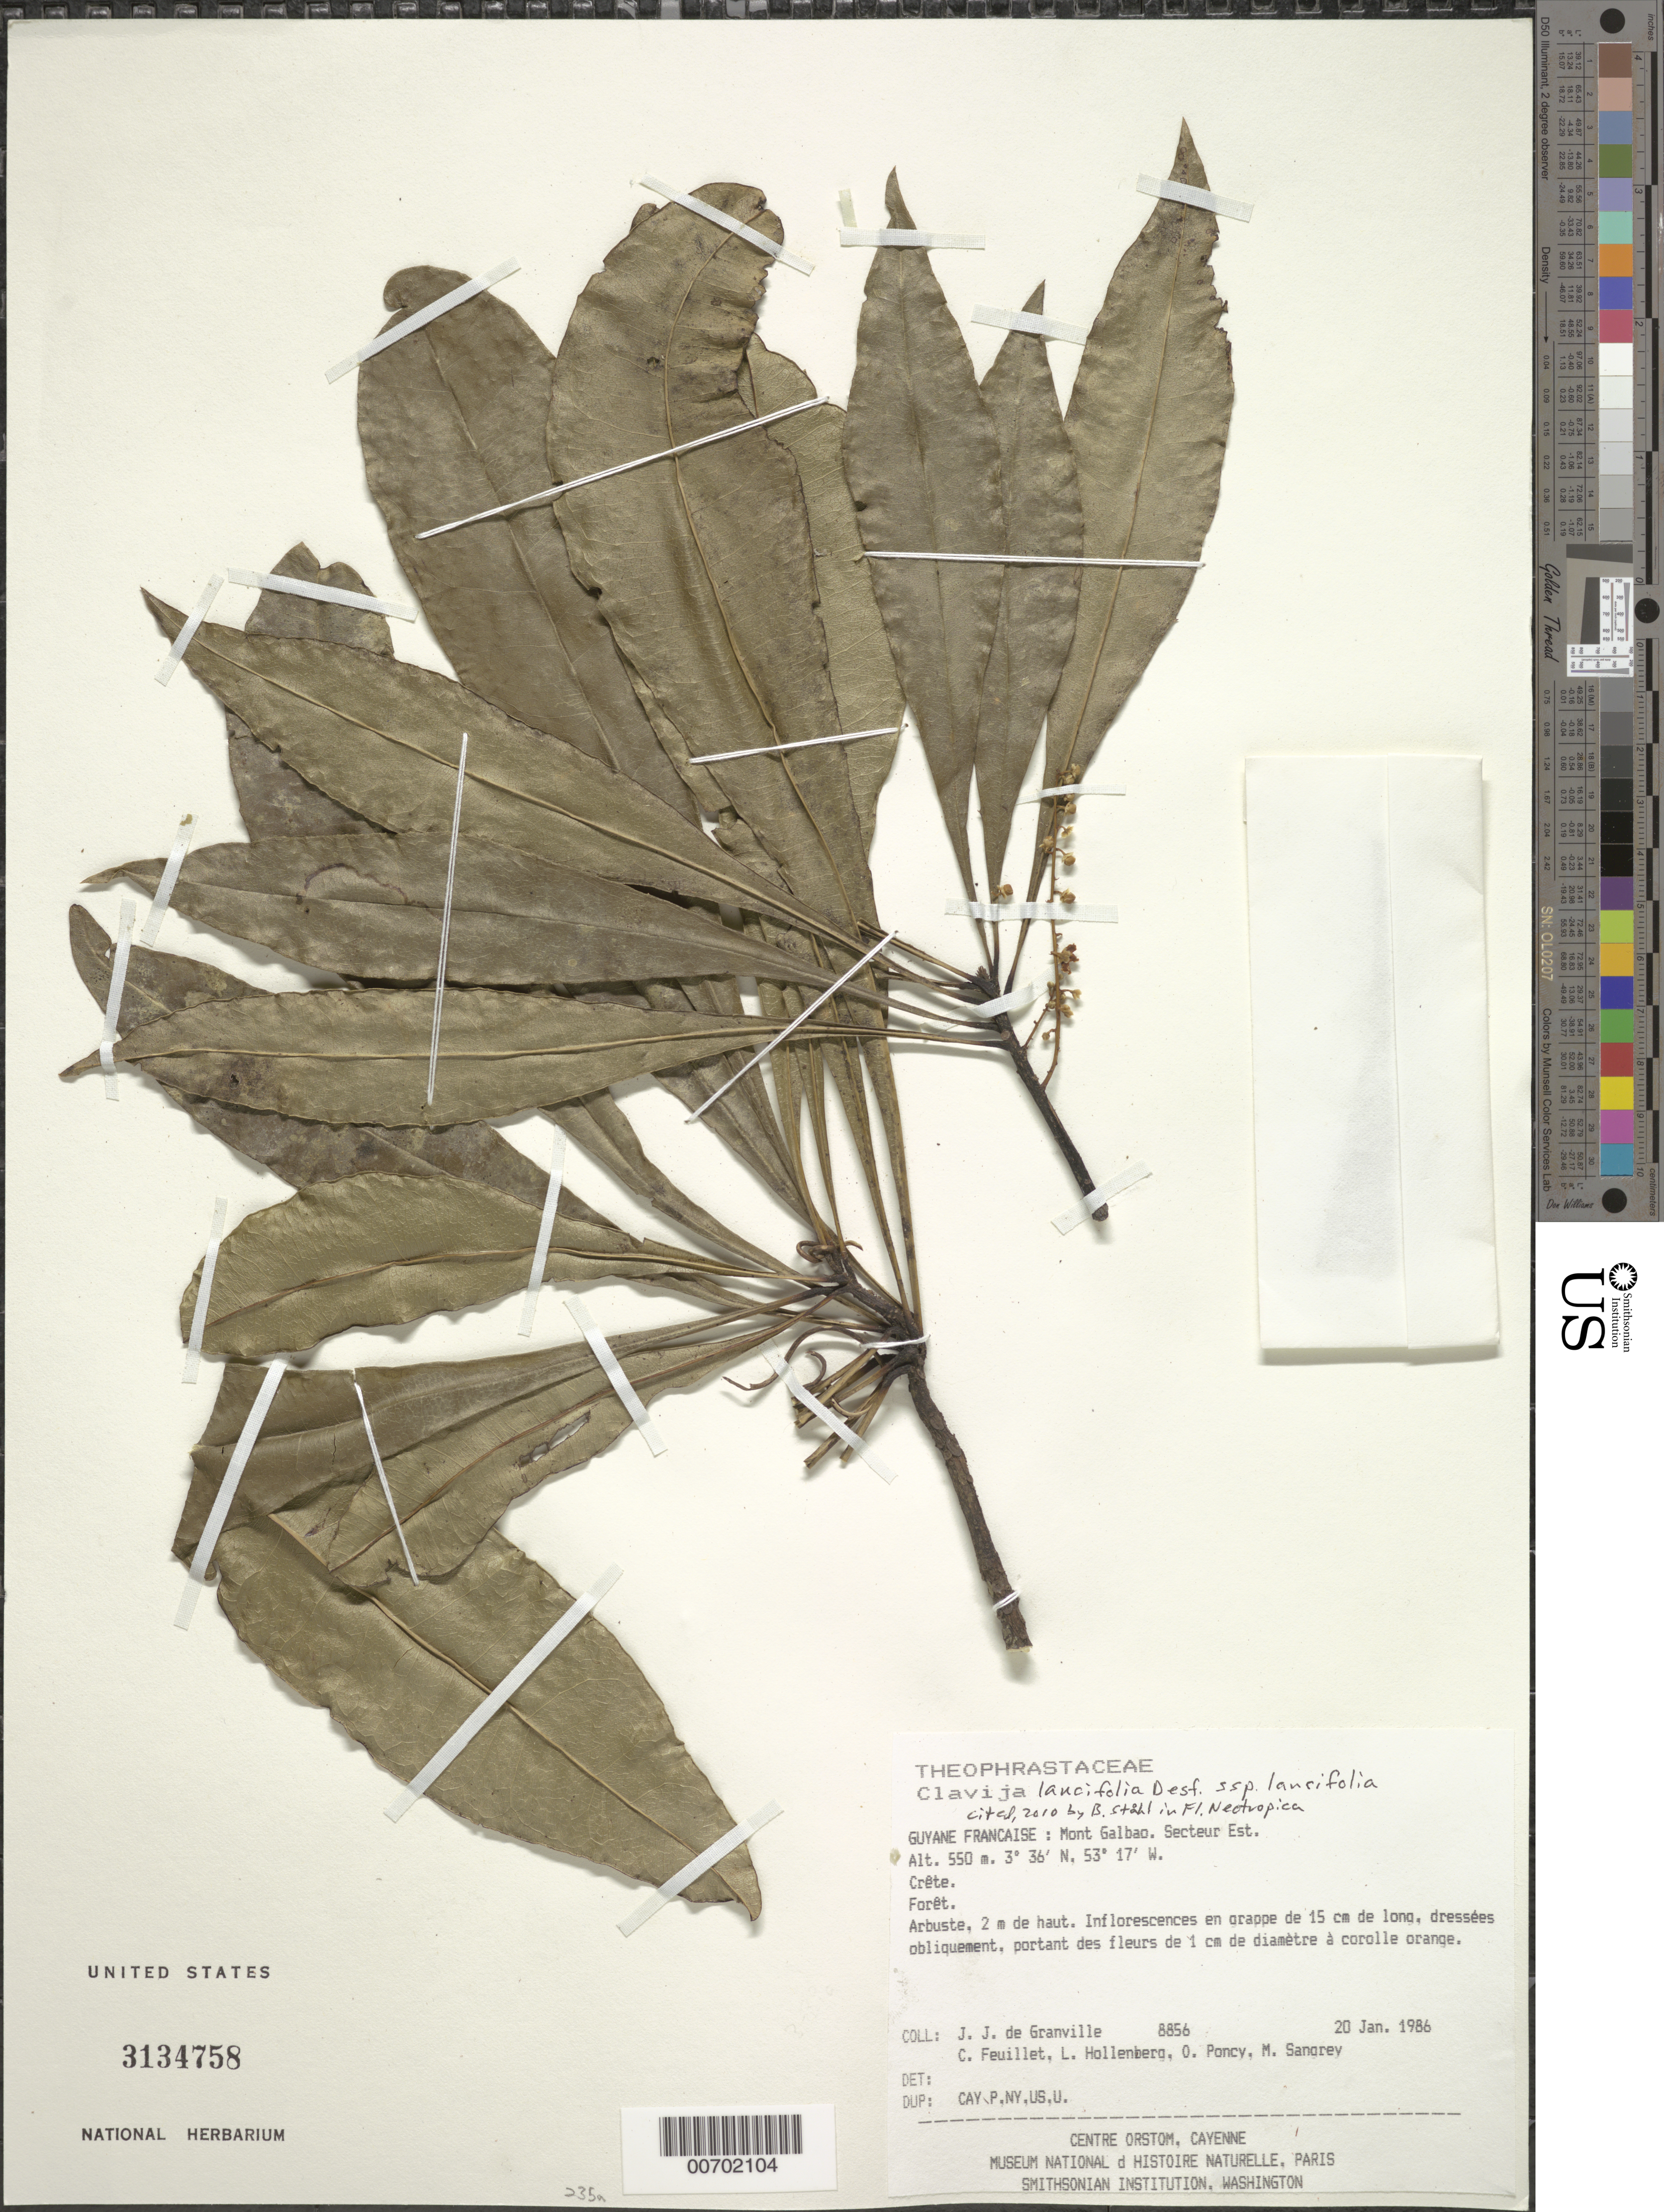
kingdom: Plantae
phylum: Tracheophyta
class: Magnoliopsida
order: Ericales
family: Primulaceae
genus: Clavija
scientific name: Clavija lancifolia subsp. lancifolia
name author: Desf.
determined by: Ståhl, B.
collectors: J.-J. de Granville, C. Feuillet, L. Hollenberg, O. Poncy & M. S. Sangrey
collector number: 8856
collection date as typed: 20-Jan-86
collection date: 1986-01-20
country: French Guiana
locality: Mont Galbao. Secteur Est. Crête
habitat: Forêt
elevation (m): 550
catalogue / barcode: US 3134758